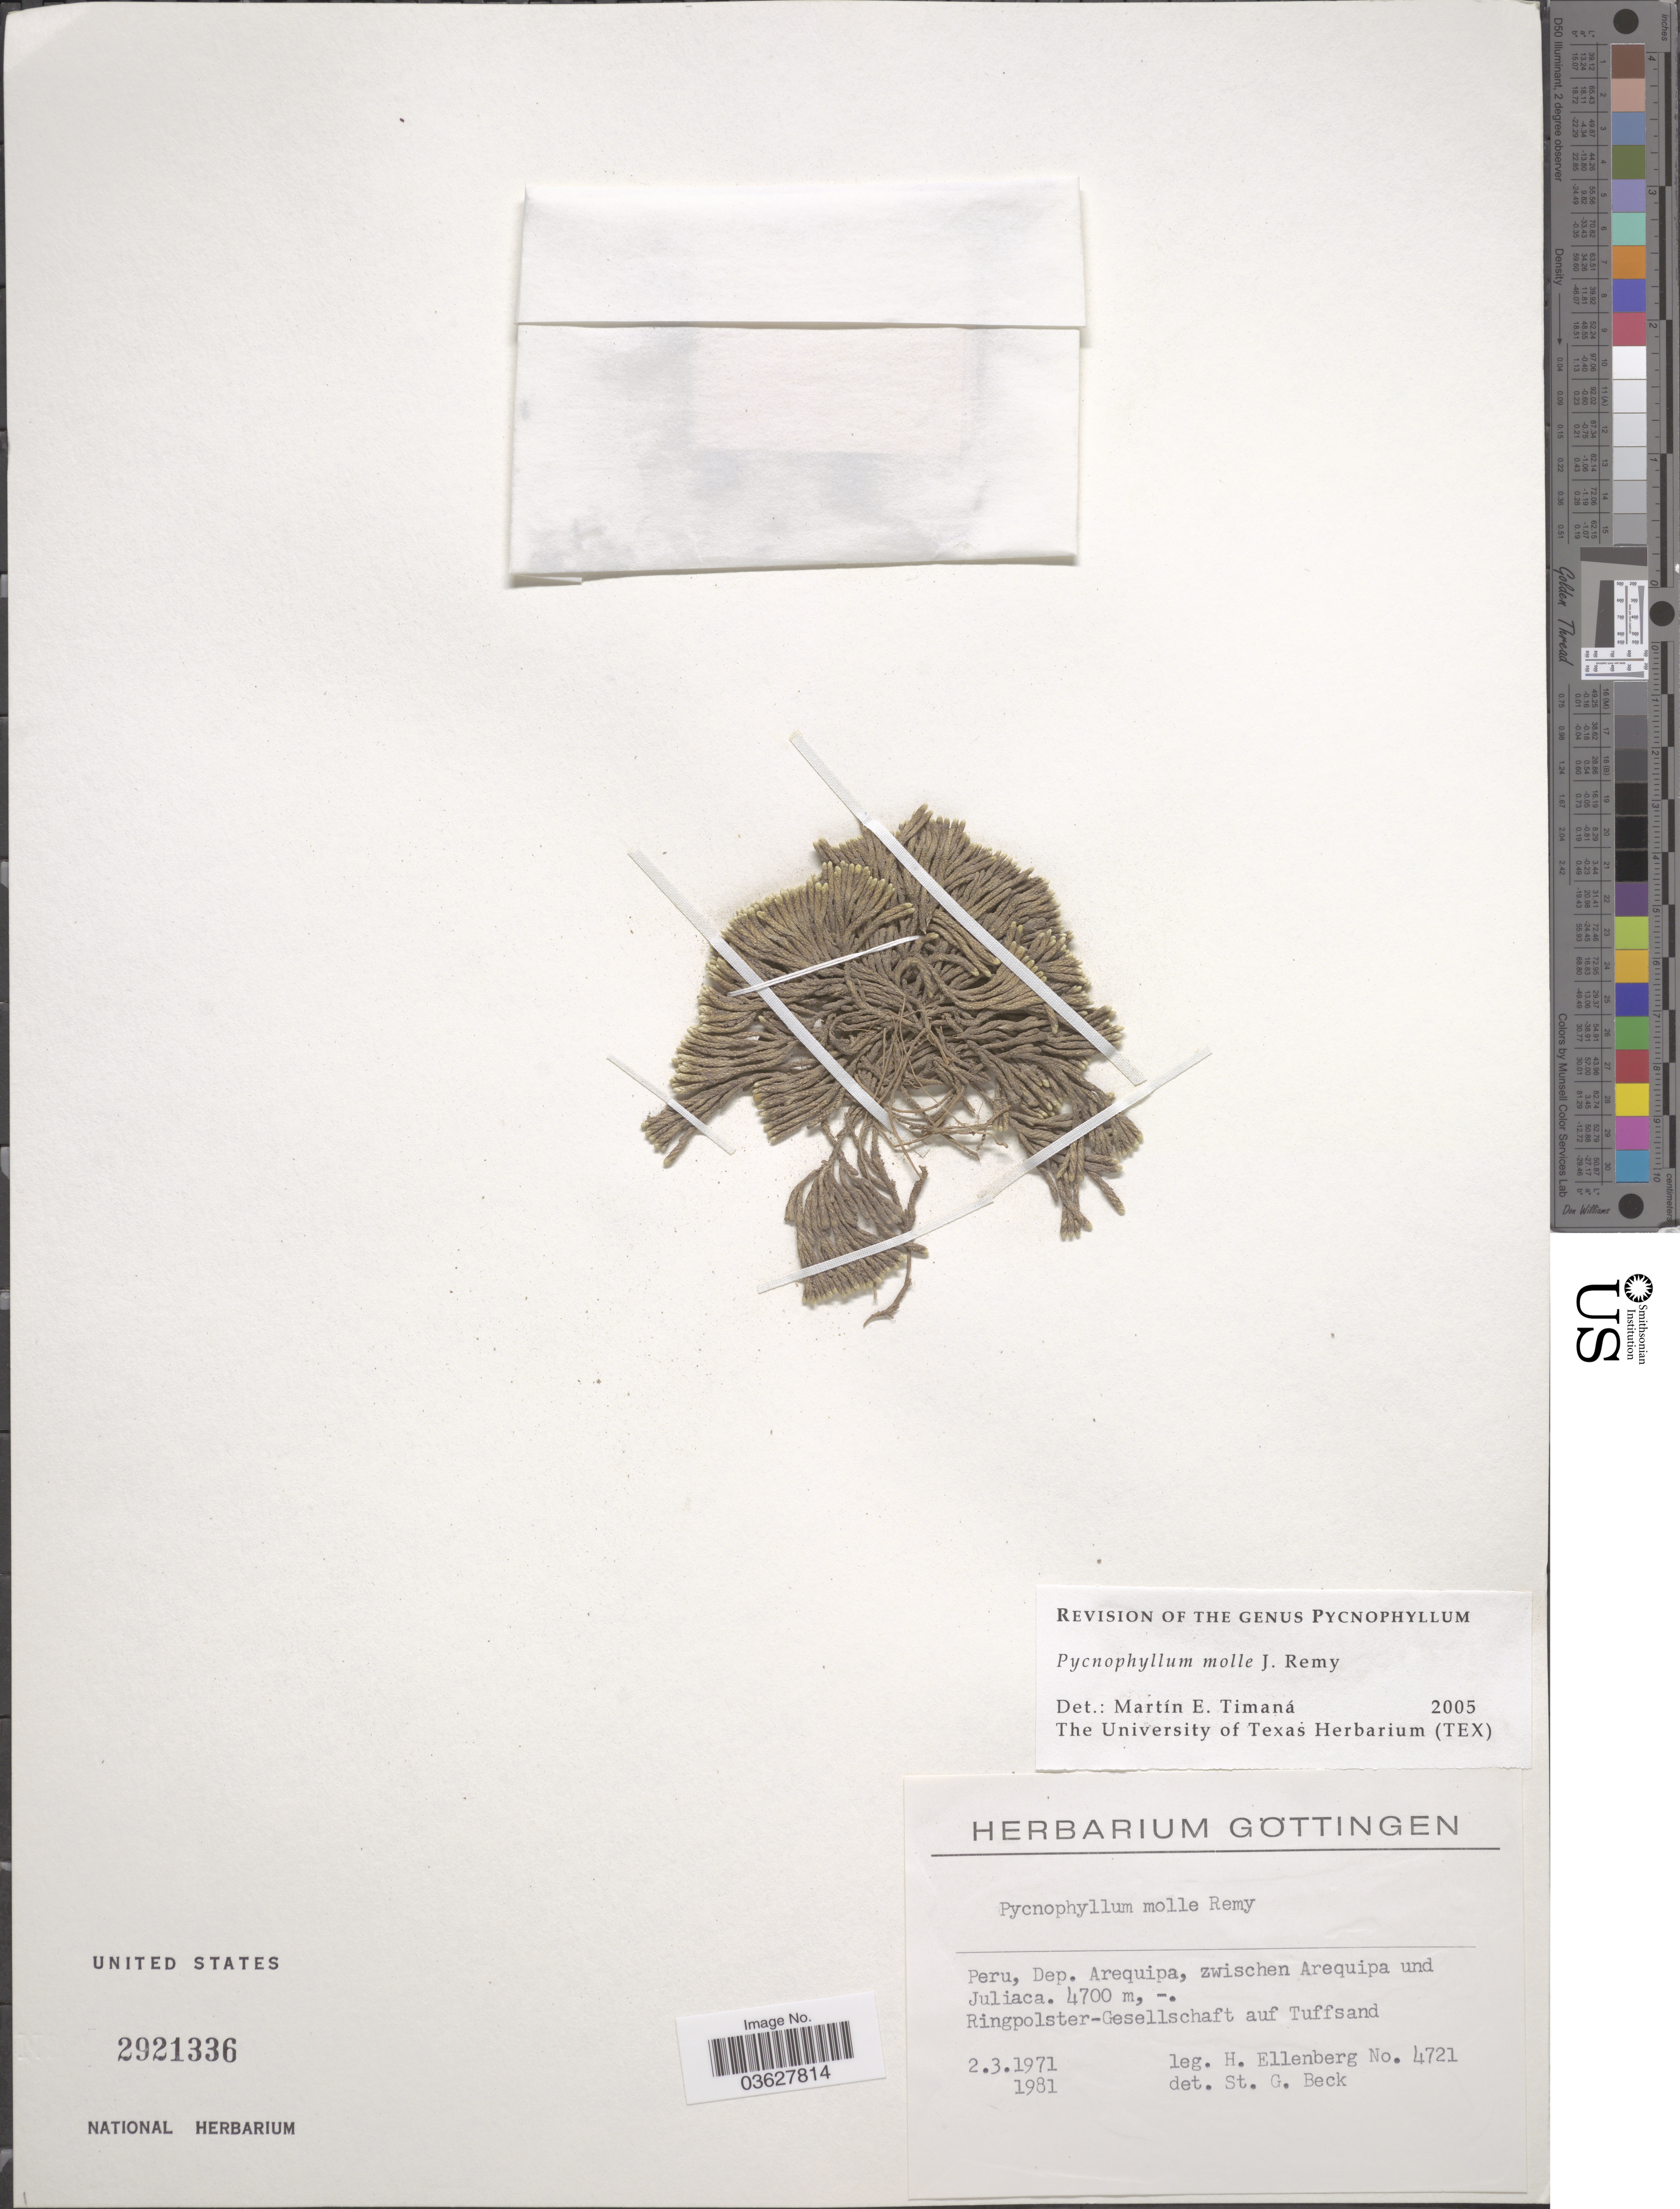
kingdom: Plantae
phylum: Tracheophyta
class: Magnoliopsida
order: Caryophyllales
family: Caryophyllaceae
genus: Pycnophyllum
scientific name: Pycnophyllum molle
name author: J. Rémy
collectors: H. Ellenberg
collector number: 4721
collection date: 1971-03-02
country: Peru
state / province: Arequipa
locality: Zwischen Arequipa (Arequipa prov.) und Juliaca (San Roman prov.).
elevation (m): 4700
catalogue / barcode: US 2921336